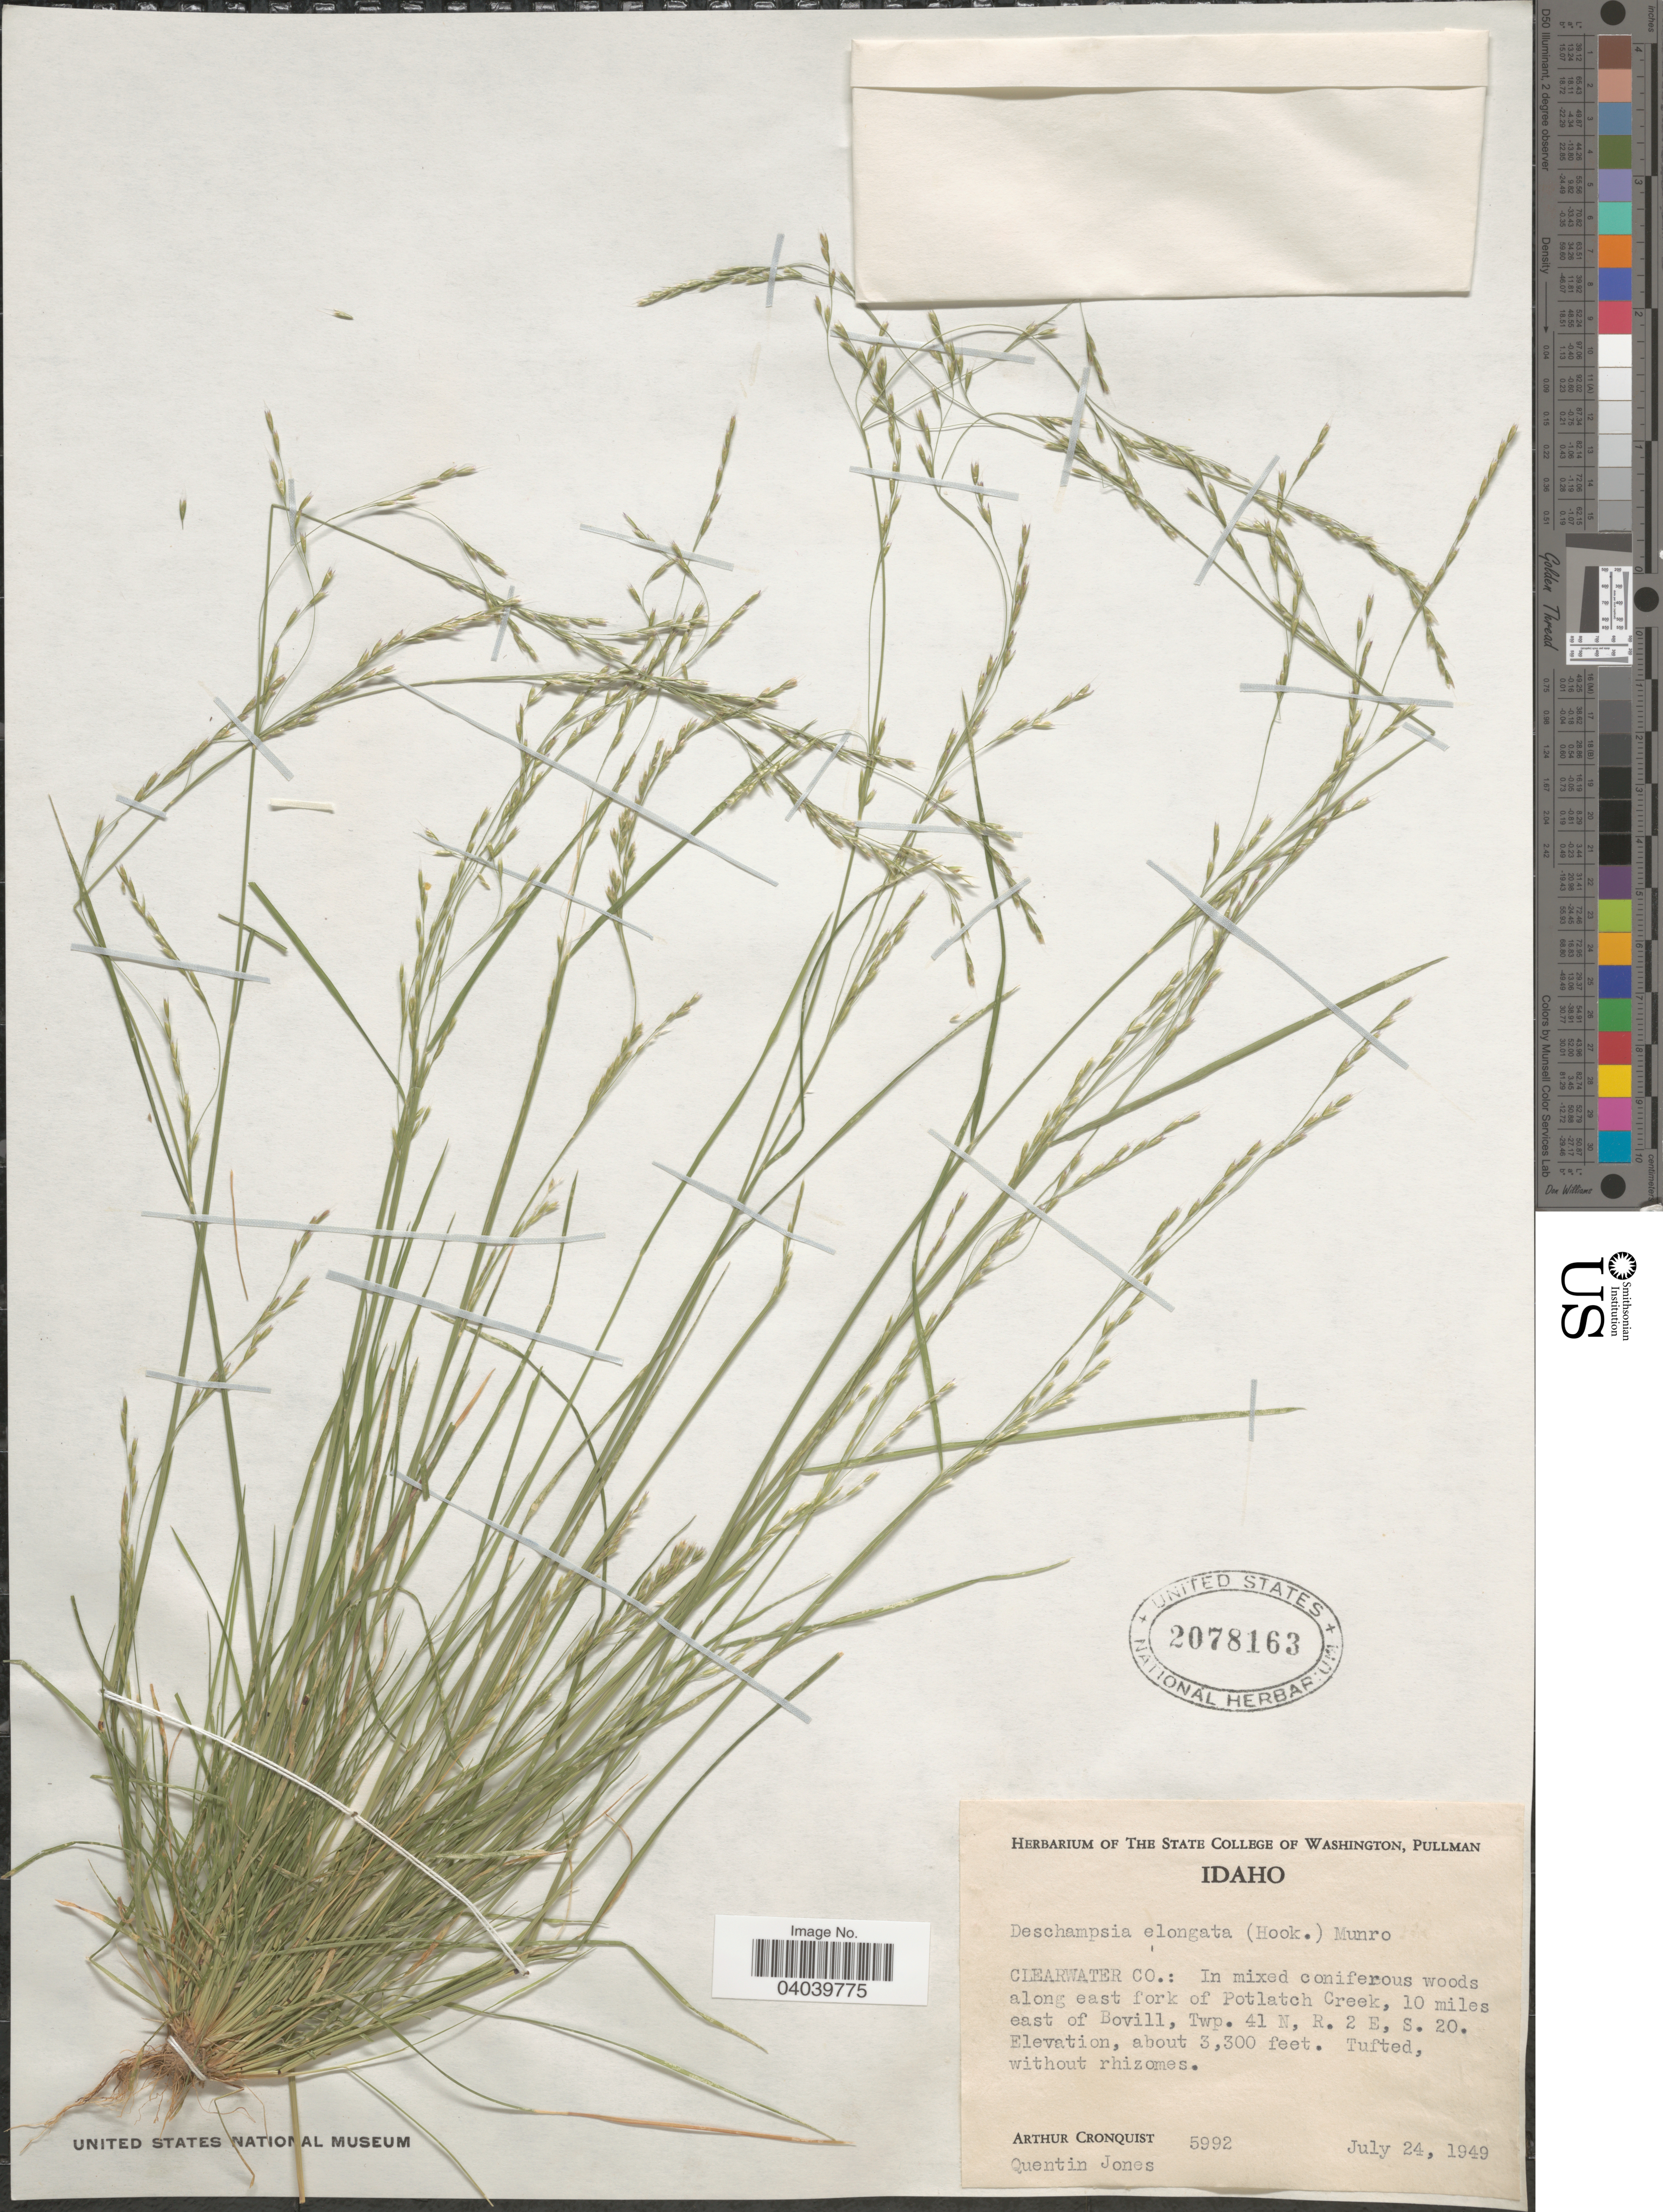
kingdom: Plantae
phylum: Tracheophyta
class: Liliopsida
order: Poales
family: Poaceae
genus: Deschampsia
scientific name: Deschampsia elongata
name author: (Hook.) Munro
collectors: A. J. Cronquist & Q. Jones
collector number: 5992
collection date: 1949-07-24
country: United States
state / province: Idaho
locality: Clearwater Co.: In mixed coniferous woods along east fork of Potlatch Creek, 10 miles east of Bovill, Twp. 41 N, R. 2 E, S. 20.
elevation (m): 1006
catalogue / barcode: US 2078163